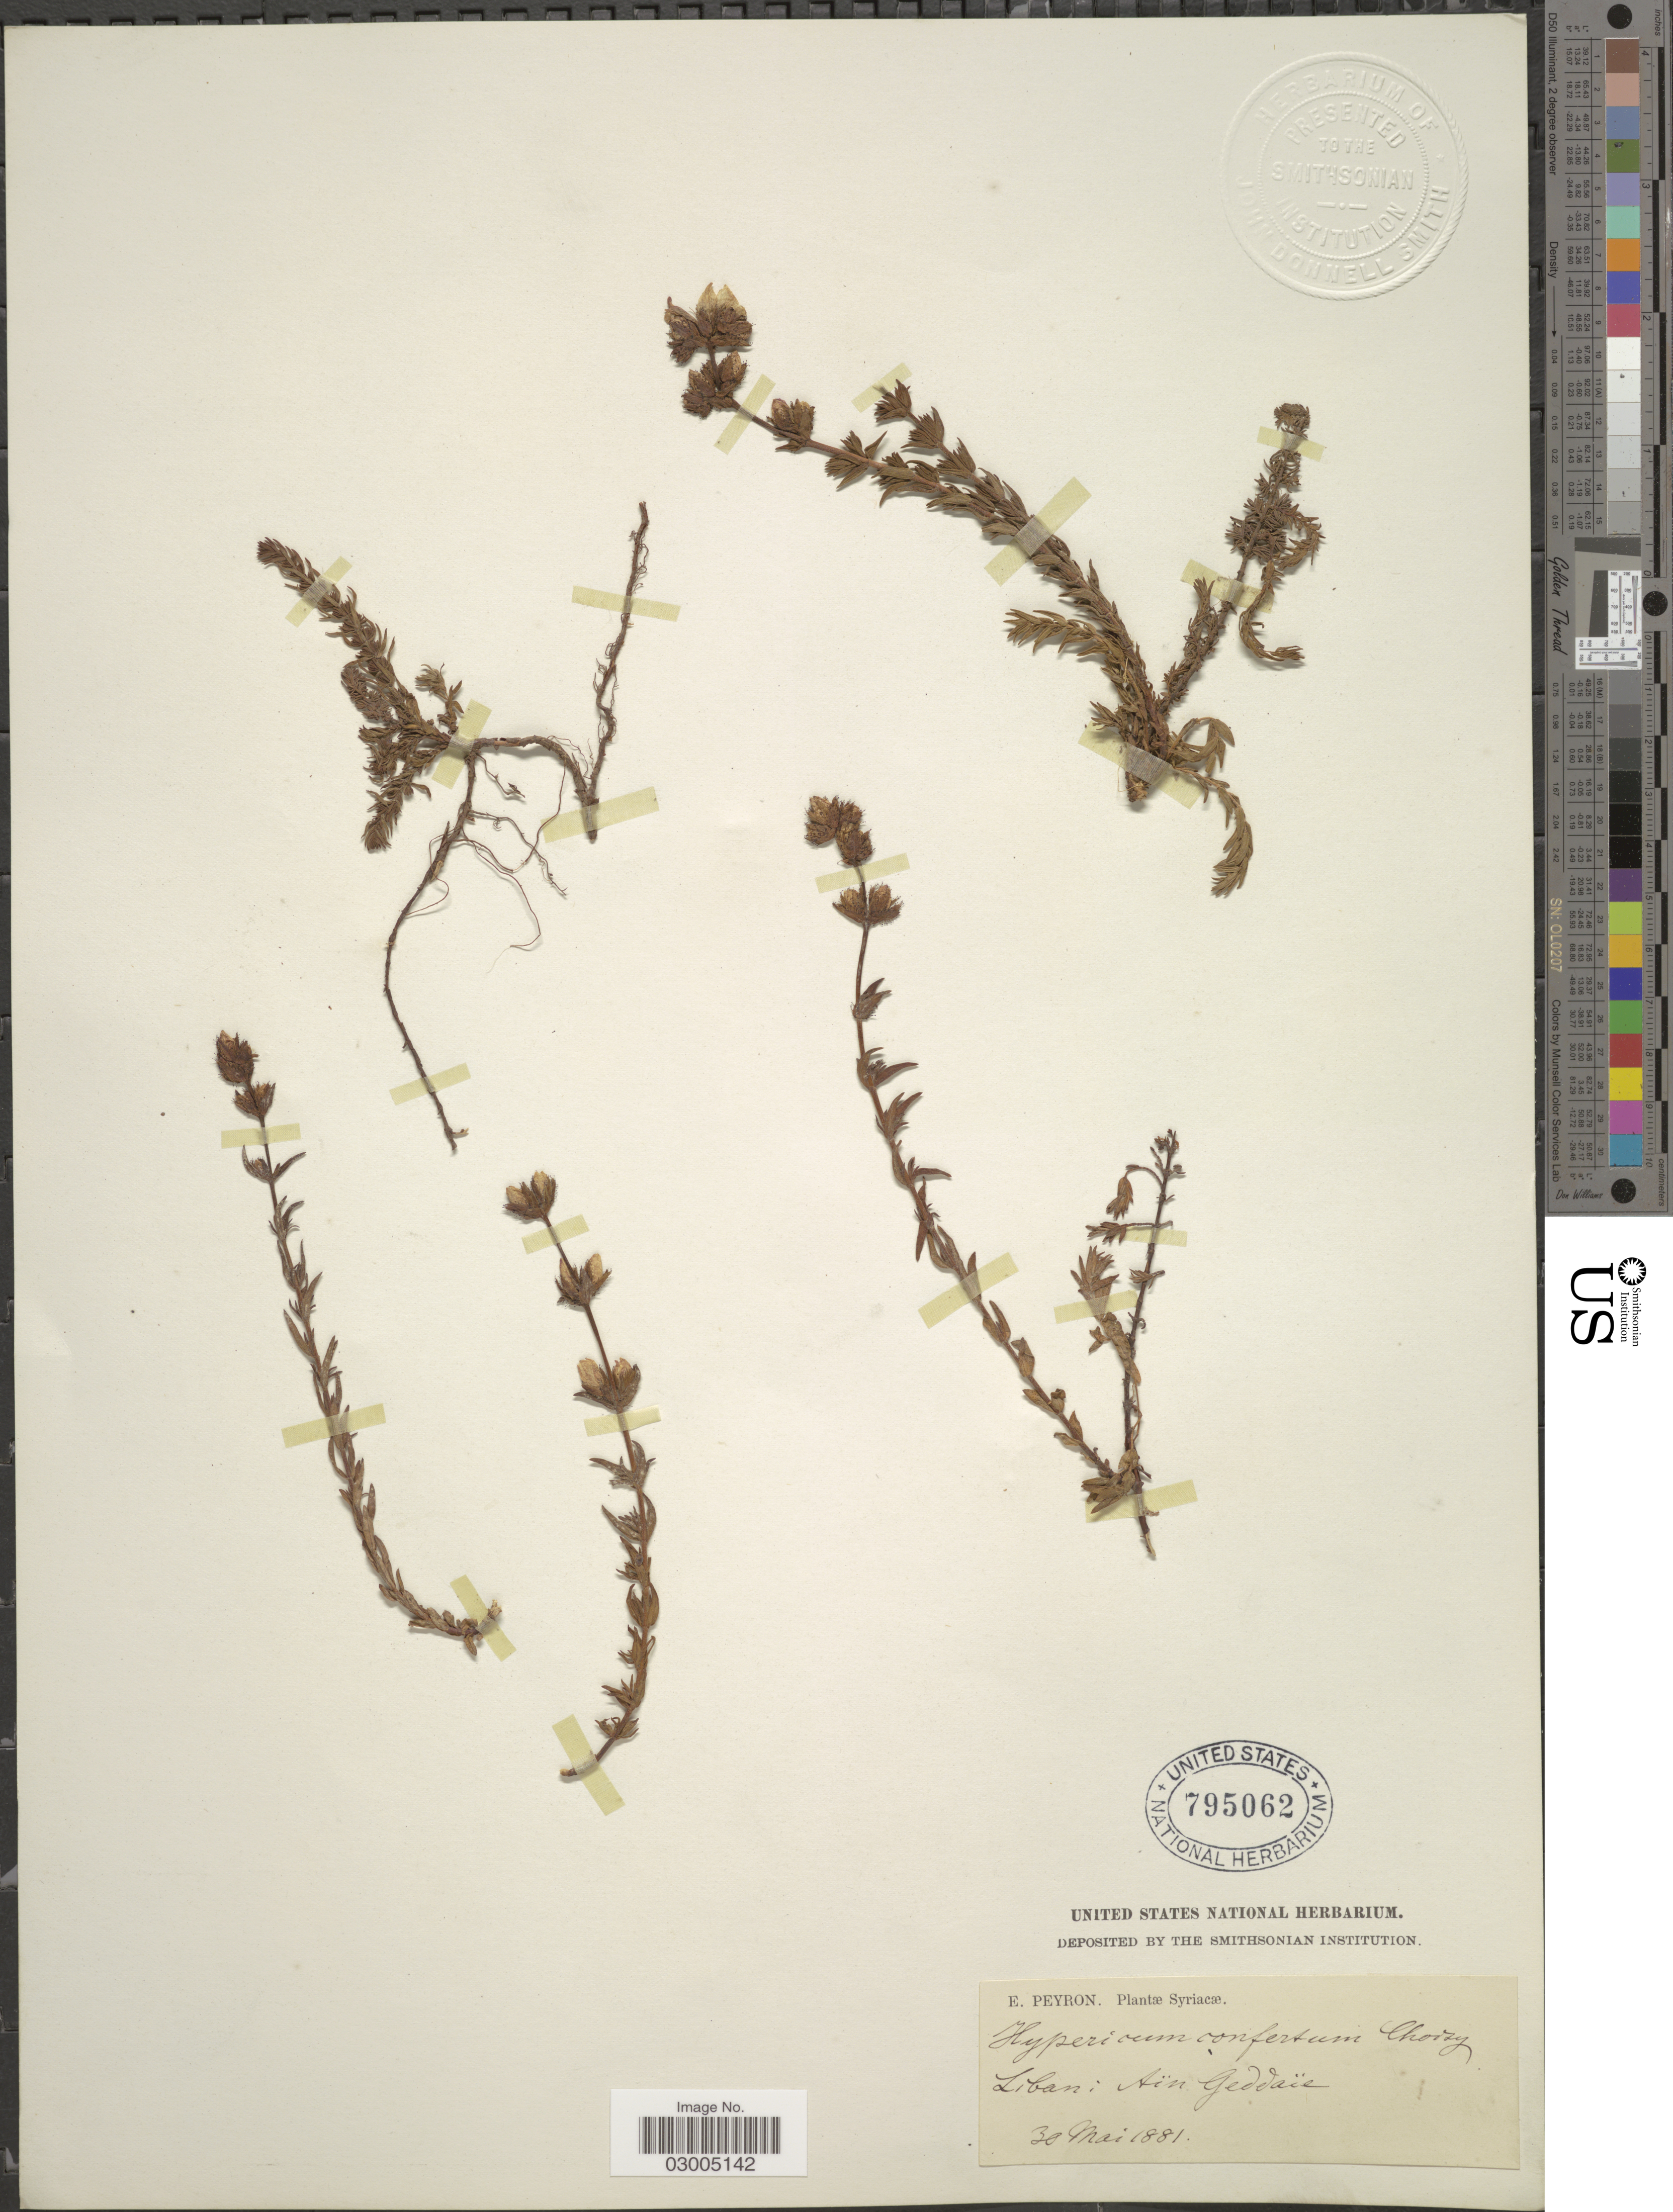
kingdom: Plantae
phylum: Tracheophyta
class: Magnoliopsida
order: Malpighiales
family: Hypericaceae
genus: Hypericum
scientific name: Hypericum confertum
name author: Choisy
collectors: E. Peyron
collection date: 1881-05-30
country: Syria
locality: Liban: Aïn Geddaïe.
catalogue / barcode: US 795062